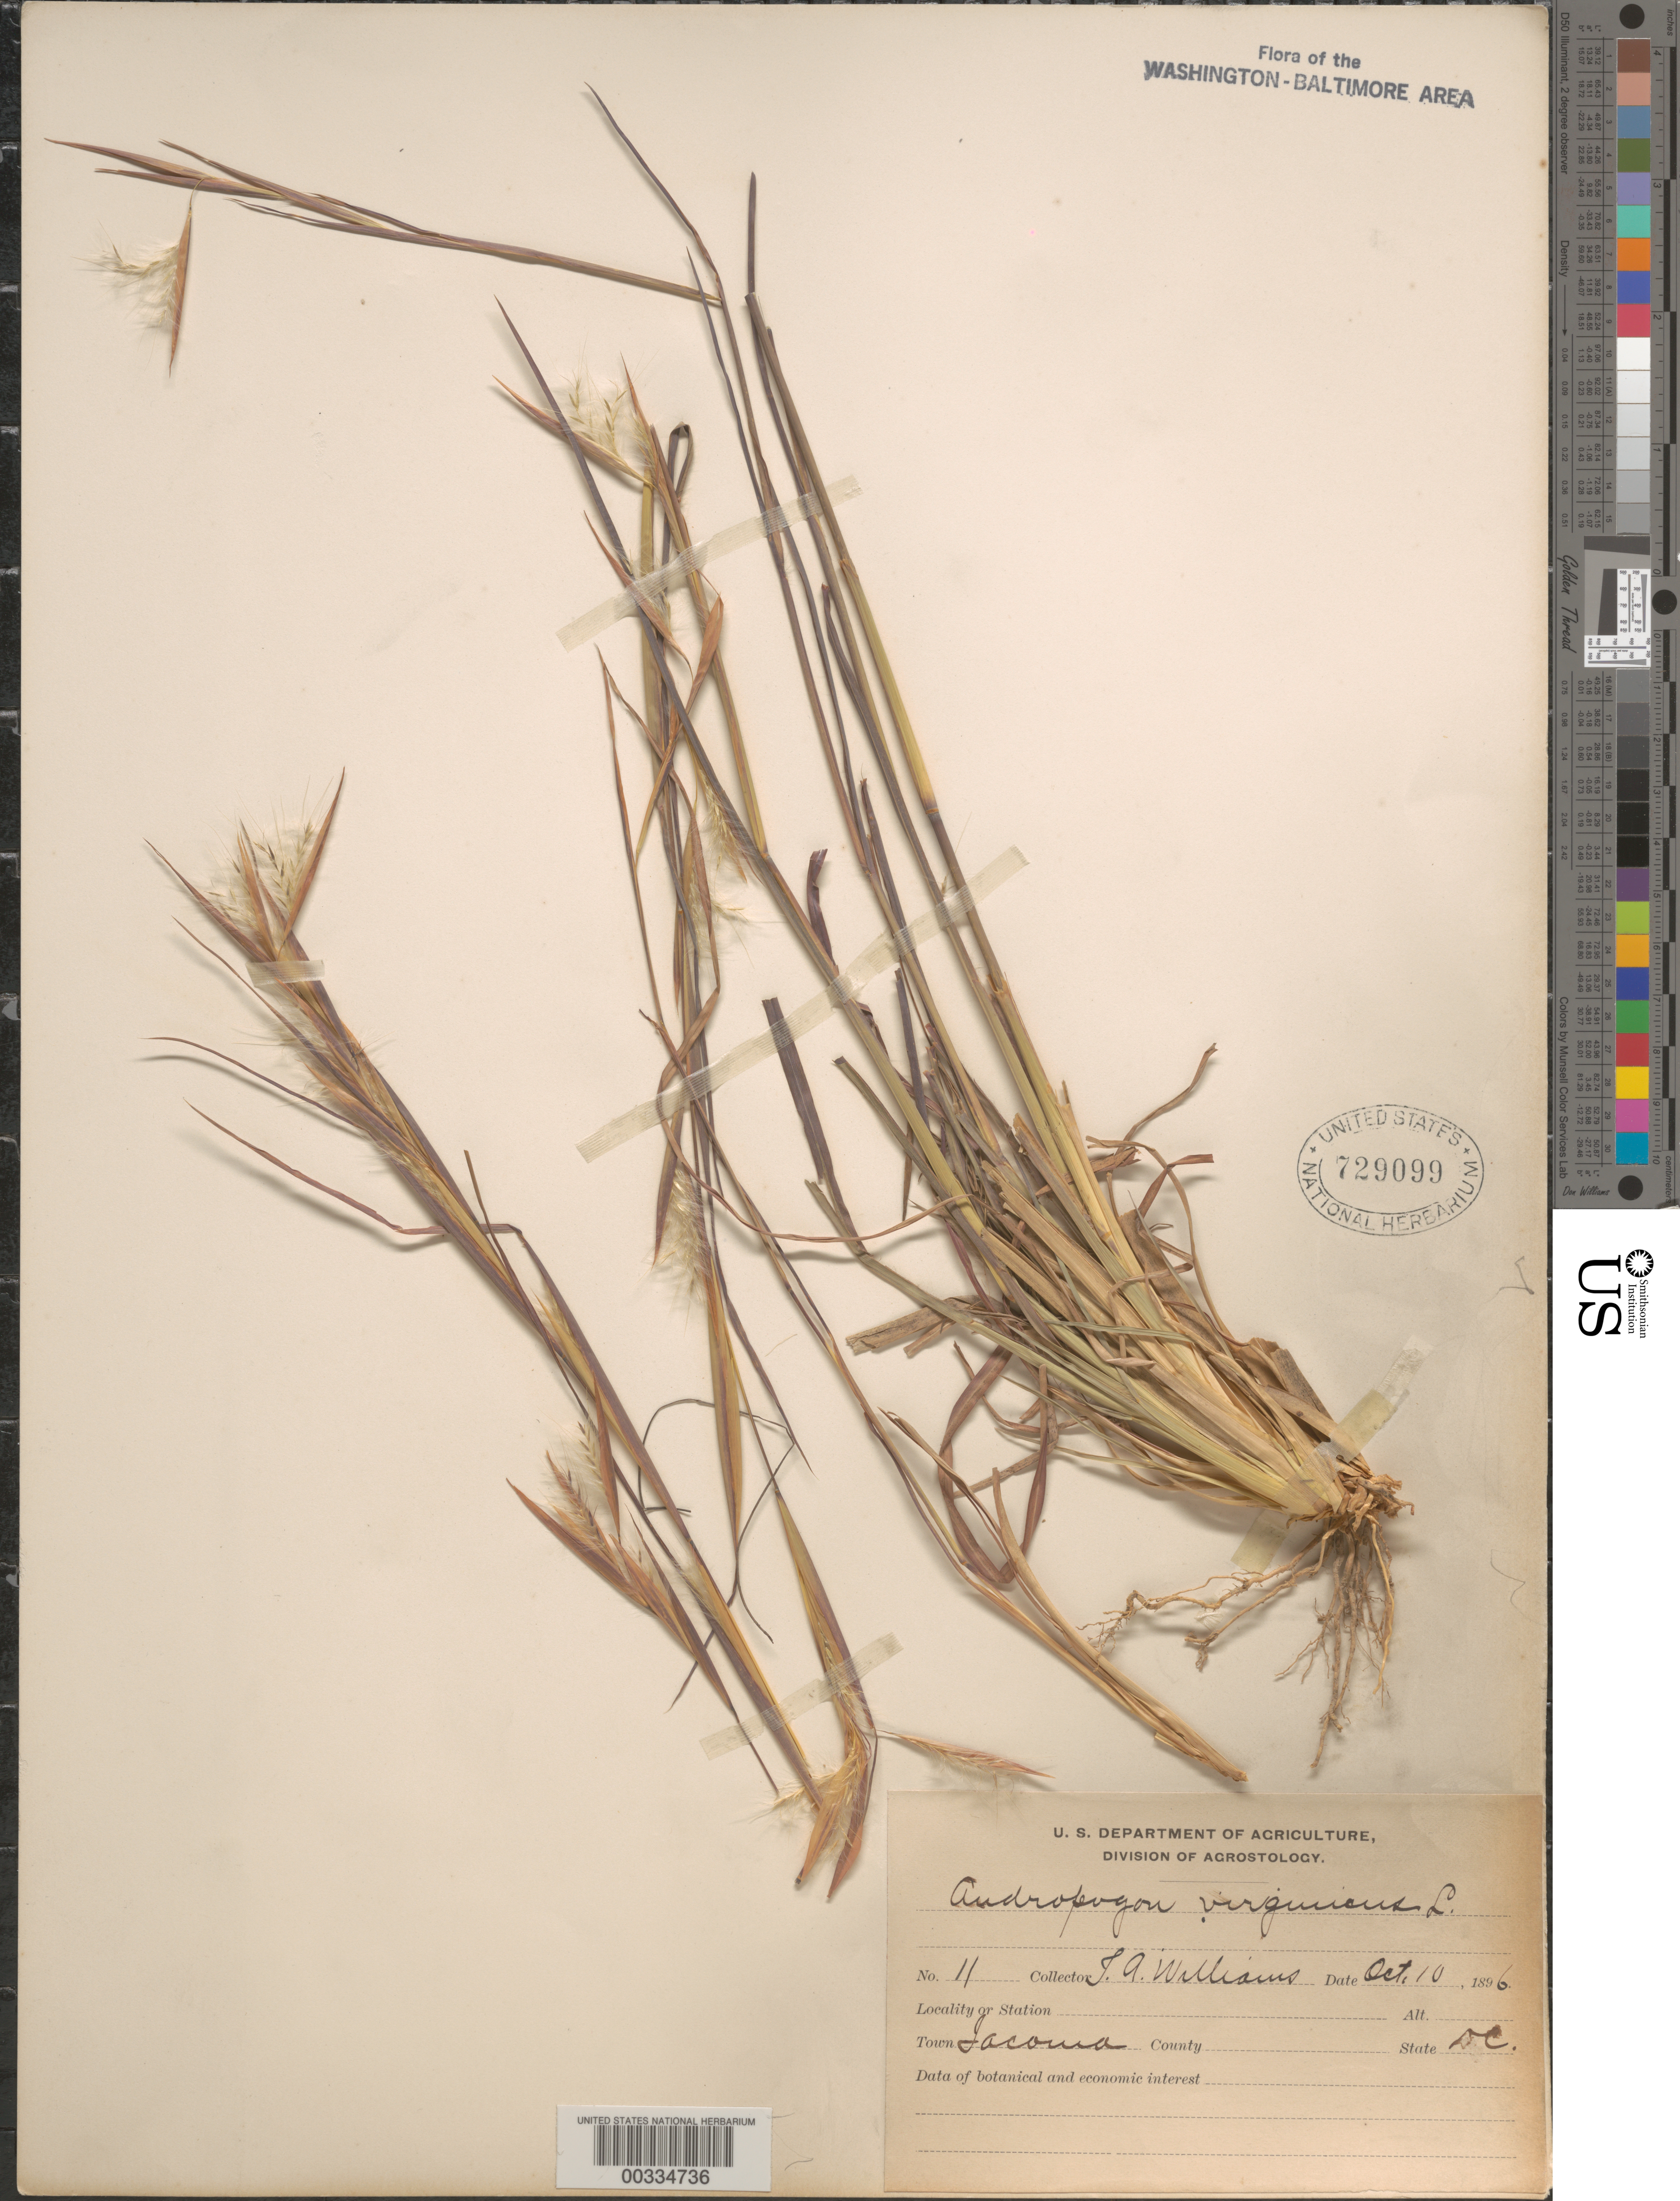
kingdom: Plantae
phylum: Tracheophyta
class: Liliopsida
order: Poales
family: Poaceae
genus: Andropogon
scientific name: Andropogon virginicus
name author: L.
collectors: T. A. Williams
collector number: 11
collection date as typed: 10 Oct 1896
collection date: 1896-10-10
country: United States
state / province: District of Columbia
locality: Tacoma Park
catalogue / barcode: US 729099